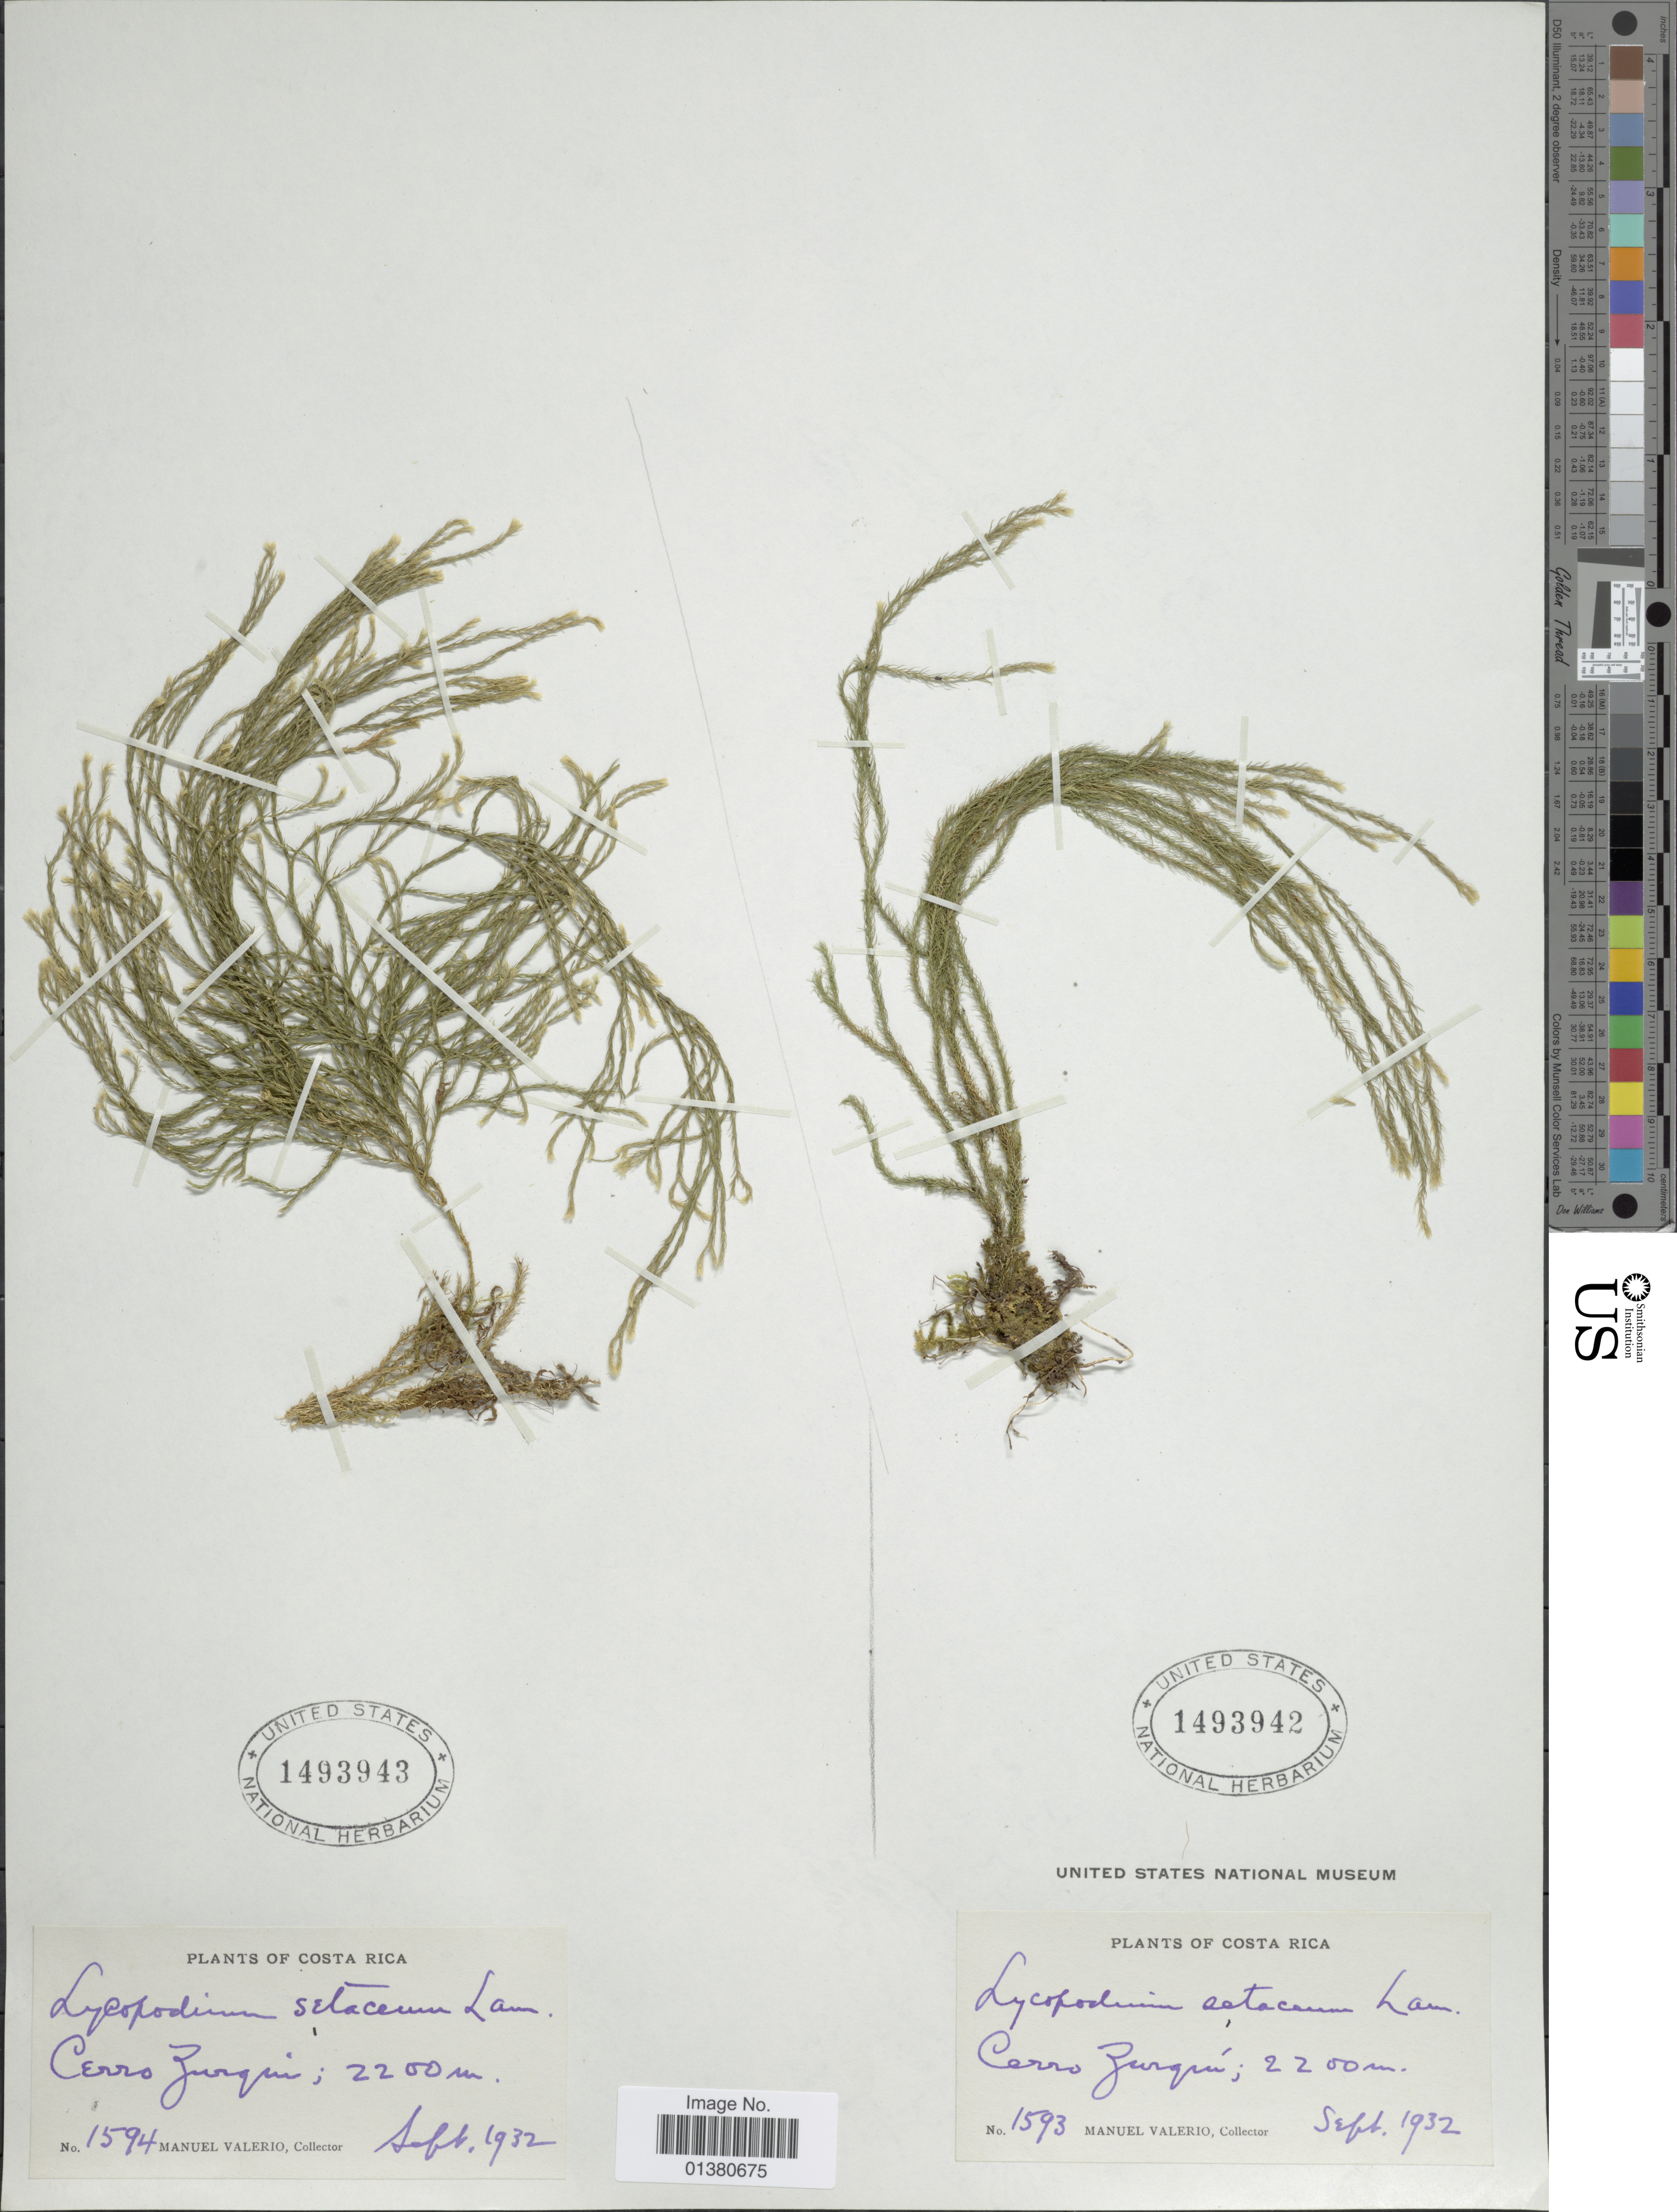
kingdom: Plantae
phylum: Tracheophyta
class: Lycopodiopsida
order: Lycopodiales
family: Lycopodiaceae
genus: Phlegmariurus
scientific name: Phlegmariurus curvifolius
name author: (Kunze) B. Øllg.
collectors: M. Valerio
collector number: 1593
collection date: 1932-09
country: Costa Rica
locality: Cerro Zurquí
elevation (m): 2200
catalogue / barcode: US 1493942-2